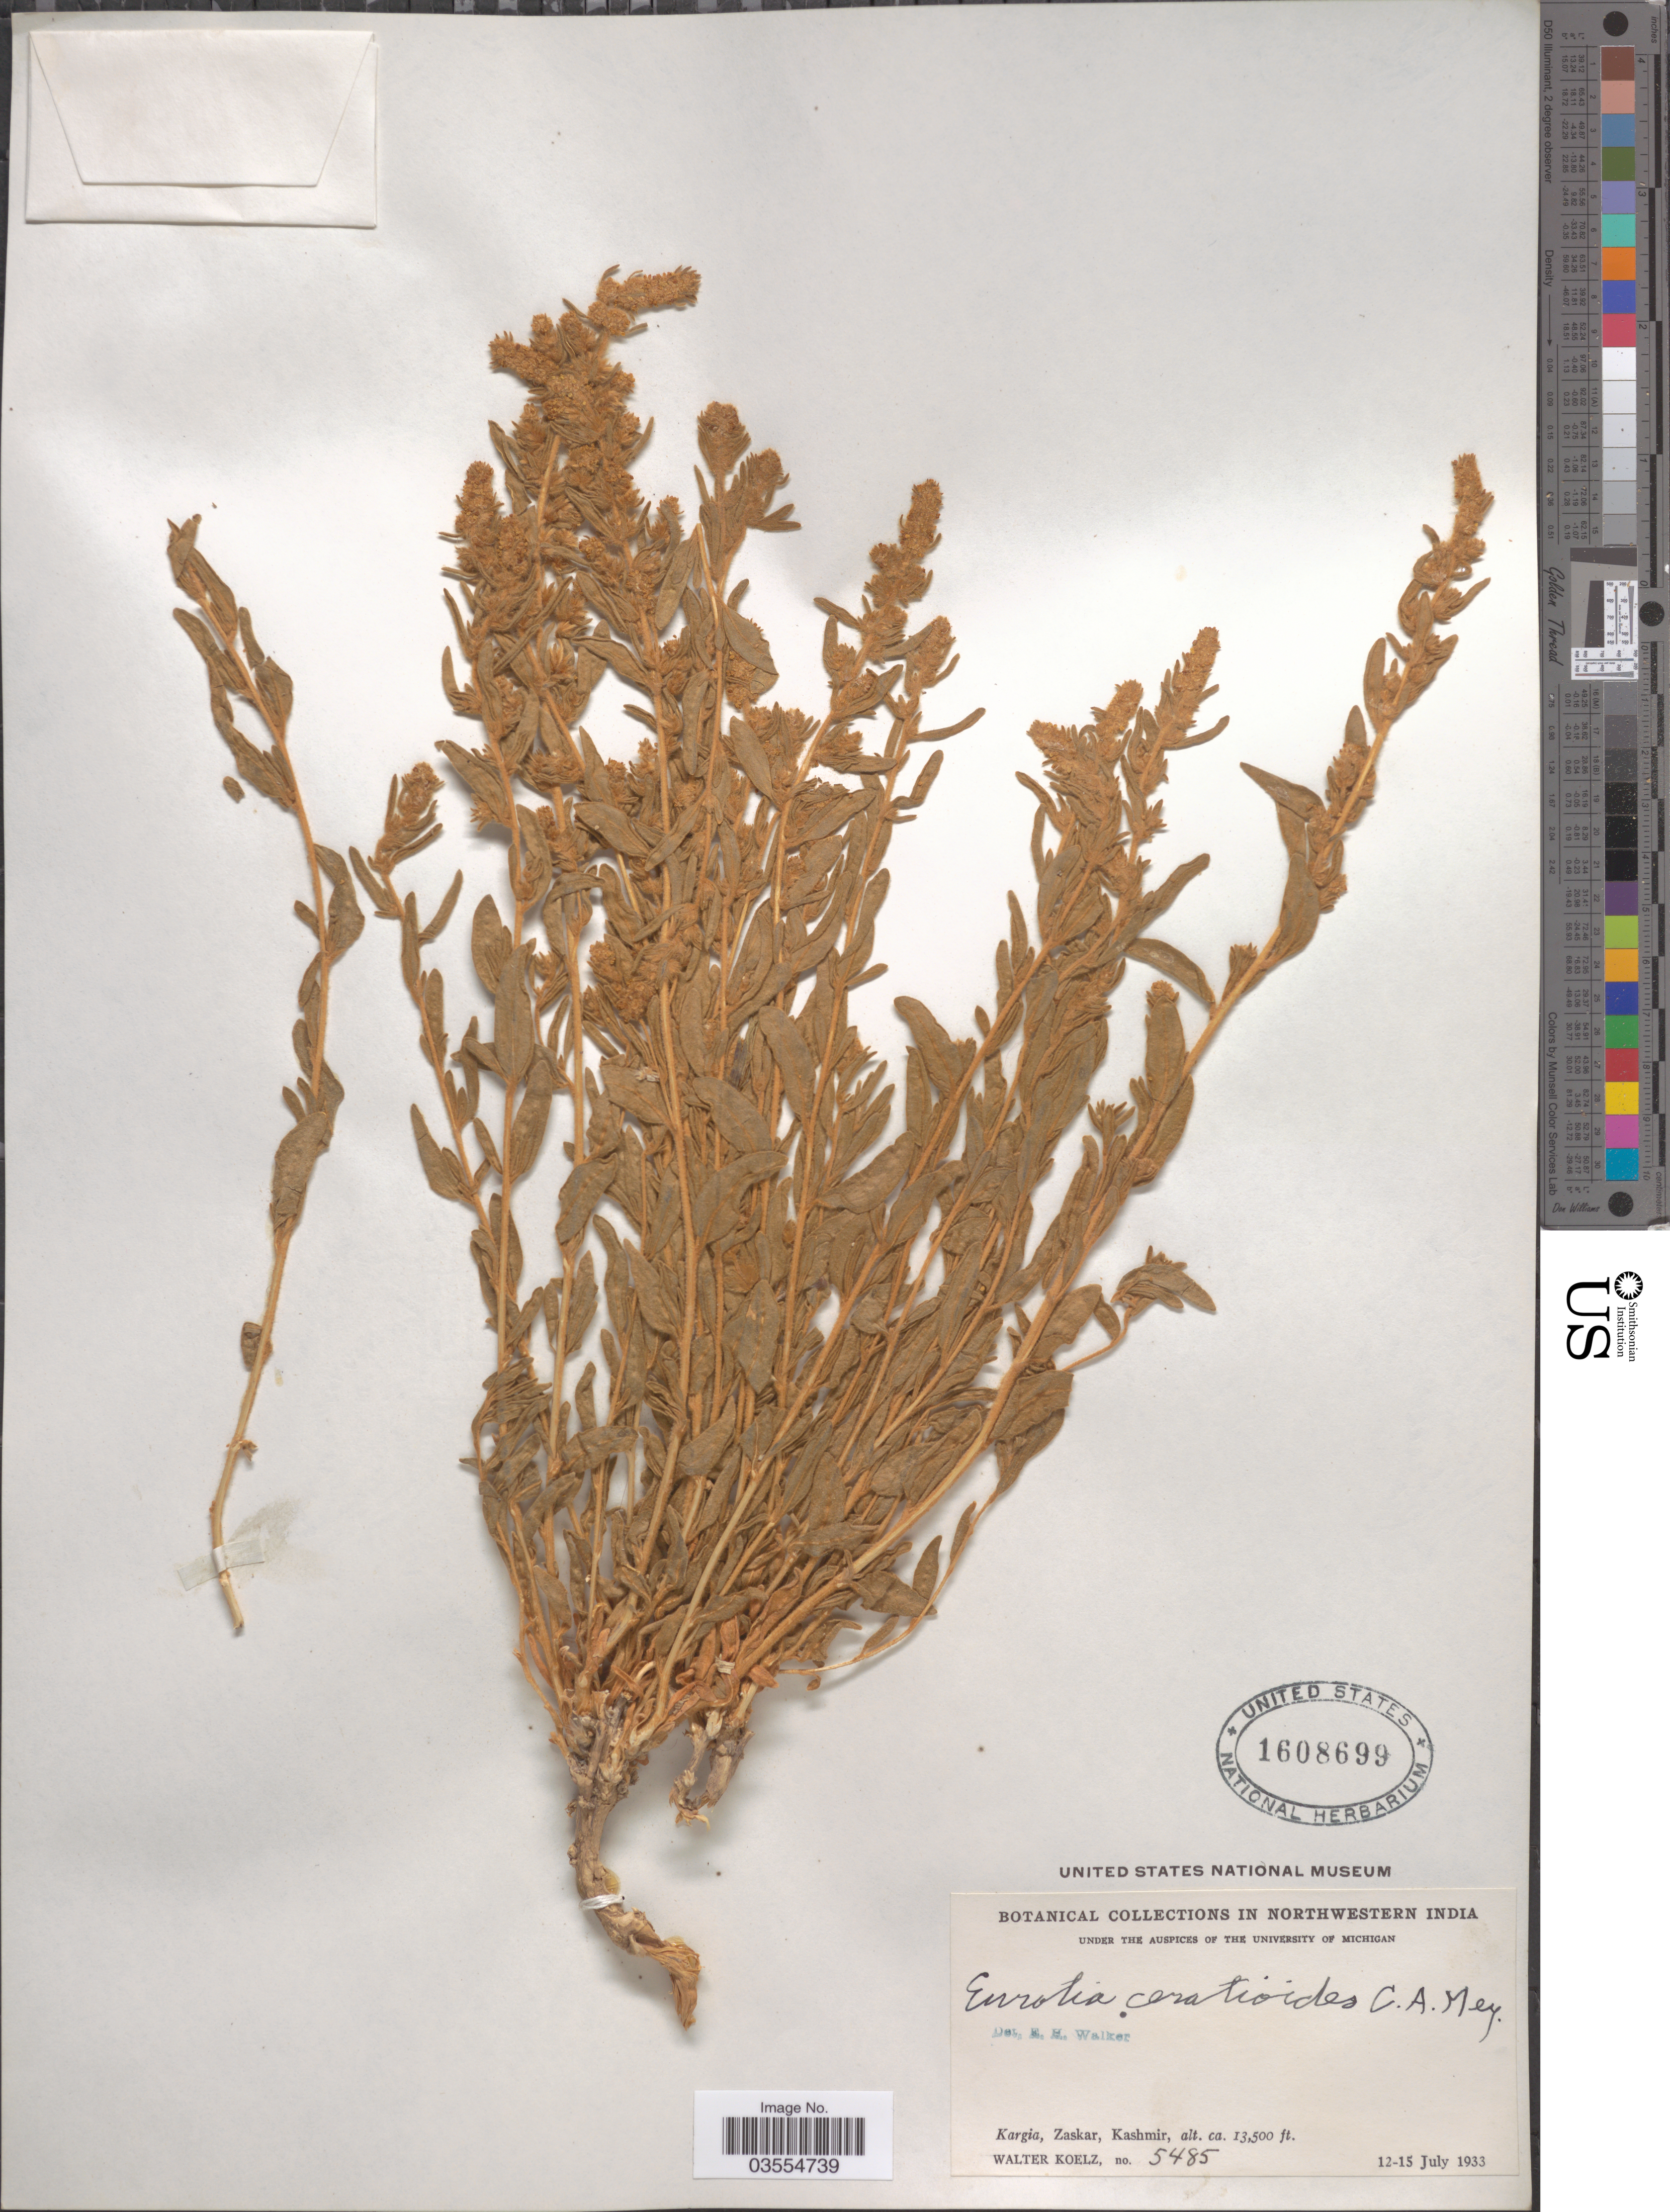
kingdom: Plantae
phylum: Tracheophyta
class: Magnoliopsida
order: Caryophyllales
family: Amaranthaceae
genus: Krascheninnikovia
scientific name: Krascheninnikovia ceratoides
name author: (L.) Gueldenst.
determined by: U.S. National Herbarium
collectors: W. N. Koelz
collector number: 5485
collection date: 1933-07-12/1933-07-15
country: India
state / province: Jammu and Kashmir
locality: Northwestern India. Kargia, Zaskar, Kashmir.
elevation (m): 4115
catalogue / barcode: US 1608699